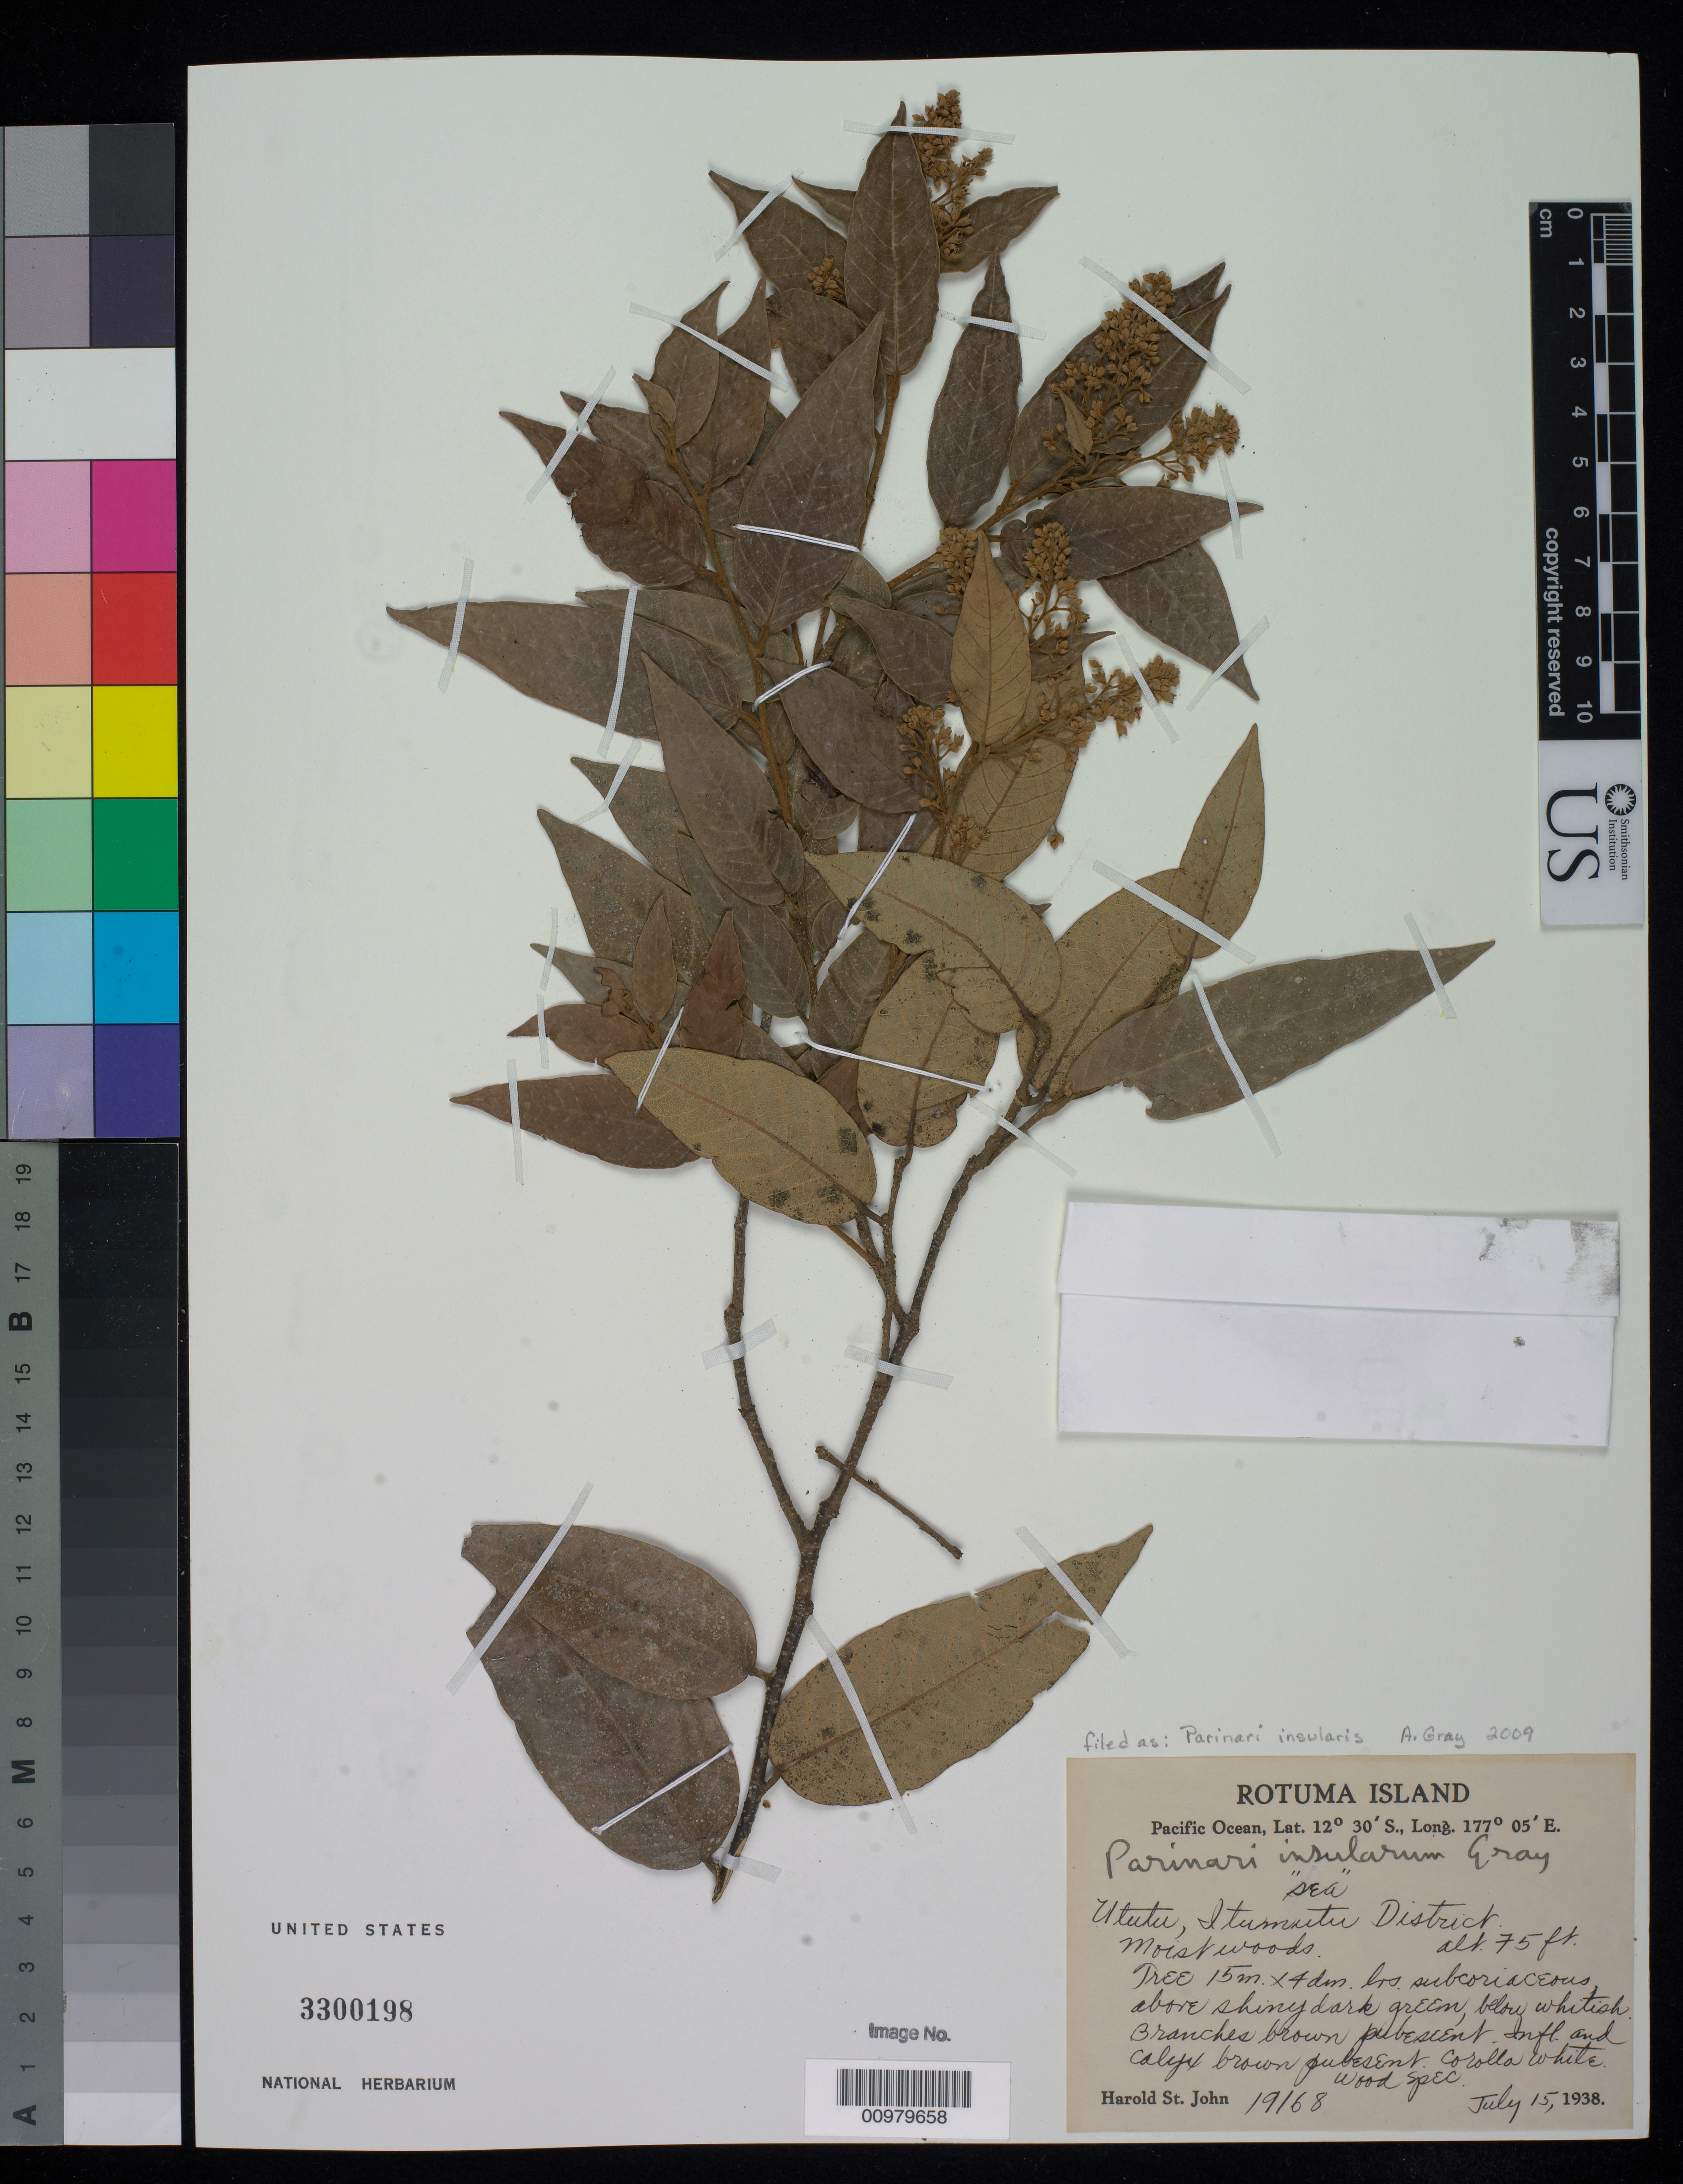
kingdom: Plantae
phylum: Tracheophyta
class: Magnoliopsida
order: Malpighiales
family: Chrysobalanaceae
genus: Parinari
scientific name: Parinari insularis A. Gray in Wilkes, as "insularum"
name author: A. Gray in Wilkes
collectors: H. St. John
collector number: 19168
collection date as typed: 15 Jul 1938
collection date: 1938-07-15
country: Fiji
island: Rotuma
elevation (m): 23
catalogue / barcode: US 3300198